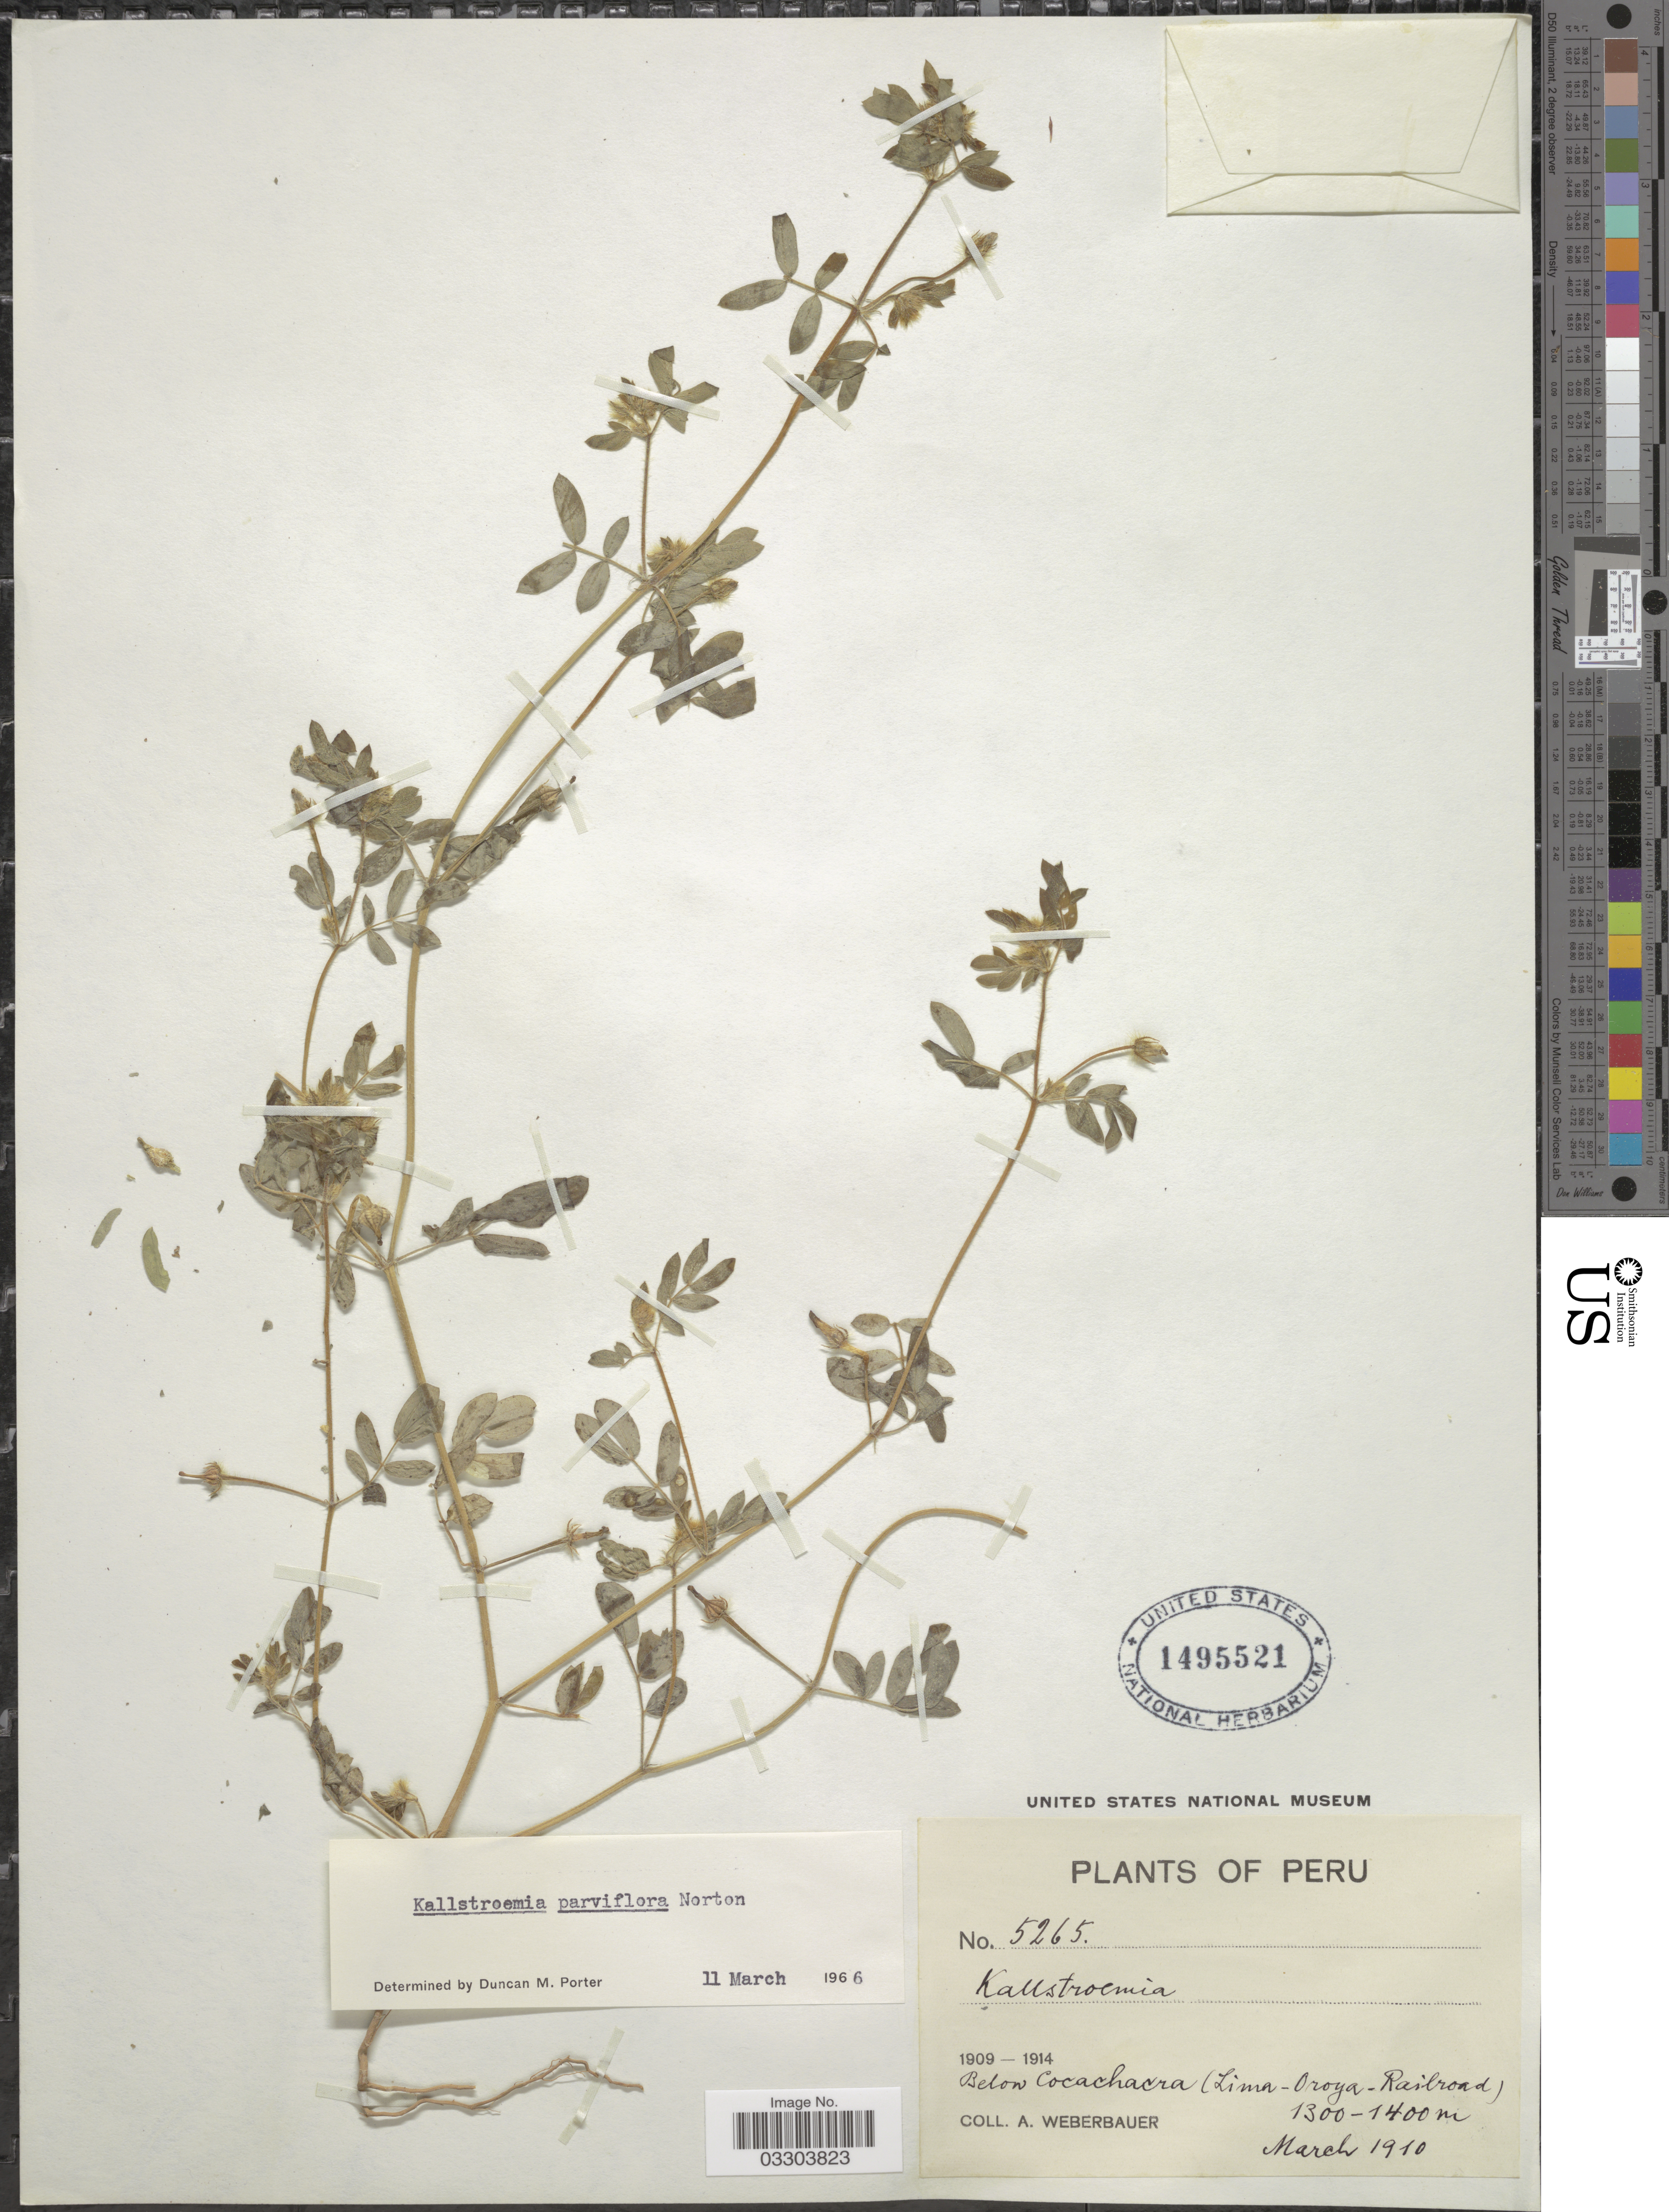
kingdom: Plantae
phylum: Tracheophyta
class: Magnoliopsida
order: Zygophyllales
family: Zygophyllaceae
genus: Kallstroemia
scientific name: Kallstroemia parviflora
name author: Norton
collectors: A. Weberbauer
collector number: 5265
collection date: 1910-03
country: Peru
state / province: Lima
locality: Below Cocachacra (Lima-Oroya-Railroad).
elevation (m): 1300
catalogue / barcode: US 1495521